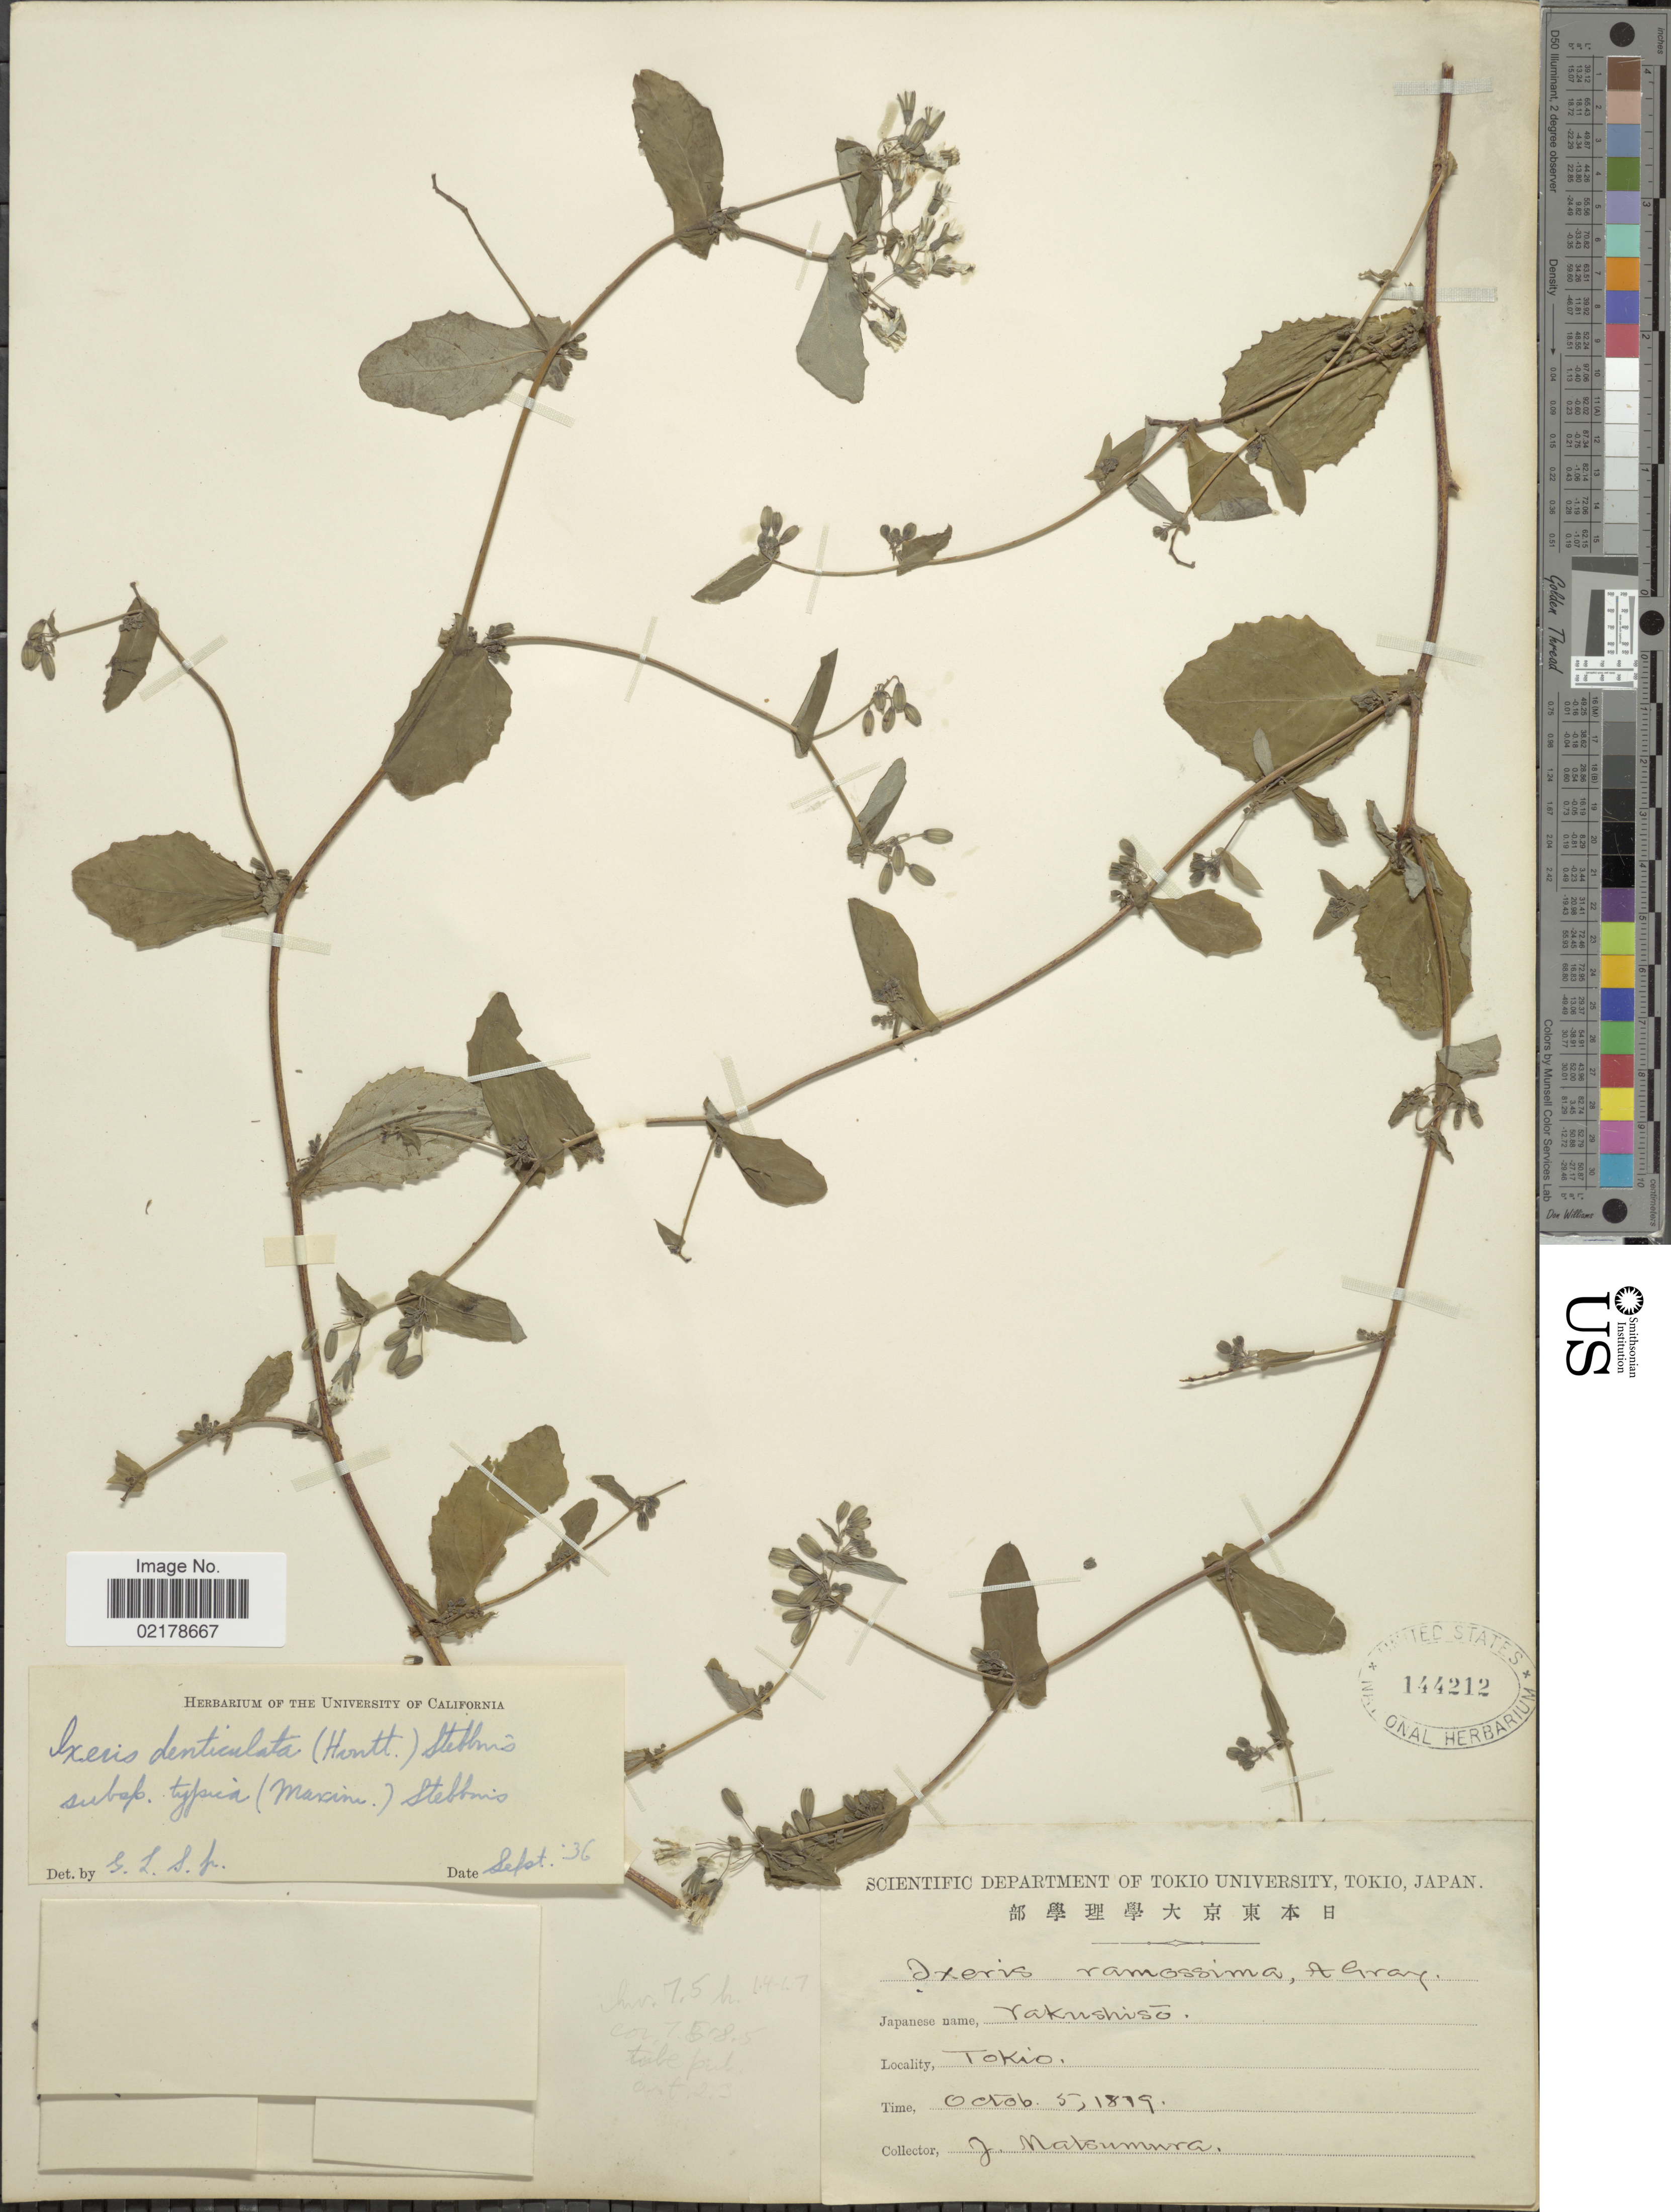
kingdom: Plantae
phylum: Tracheophyta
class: Magnoliopsida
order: Asterales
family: Asteraceae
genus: Crepidiastrum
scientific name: Crepidiastrum denticulatum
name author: (Houtt.) Pak & Kawano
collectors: J. Matsumura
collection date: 1879-10-05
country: Japan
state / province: Tokyo, Federal City of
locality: Tokio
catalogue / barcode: US 144212